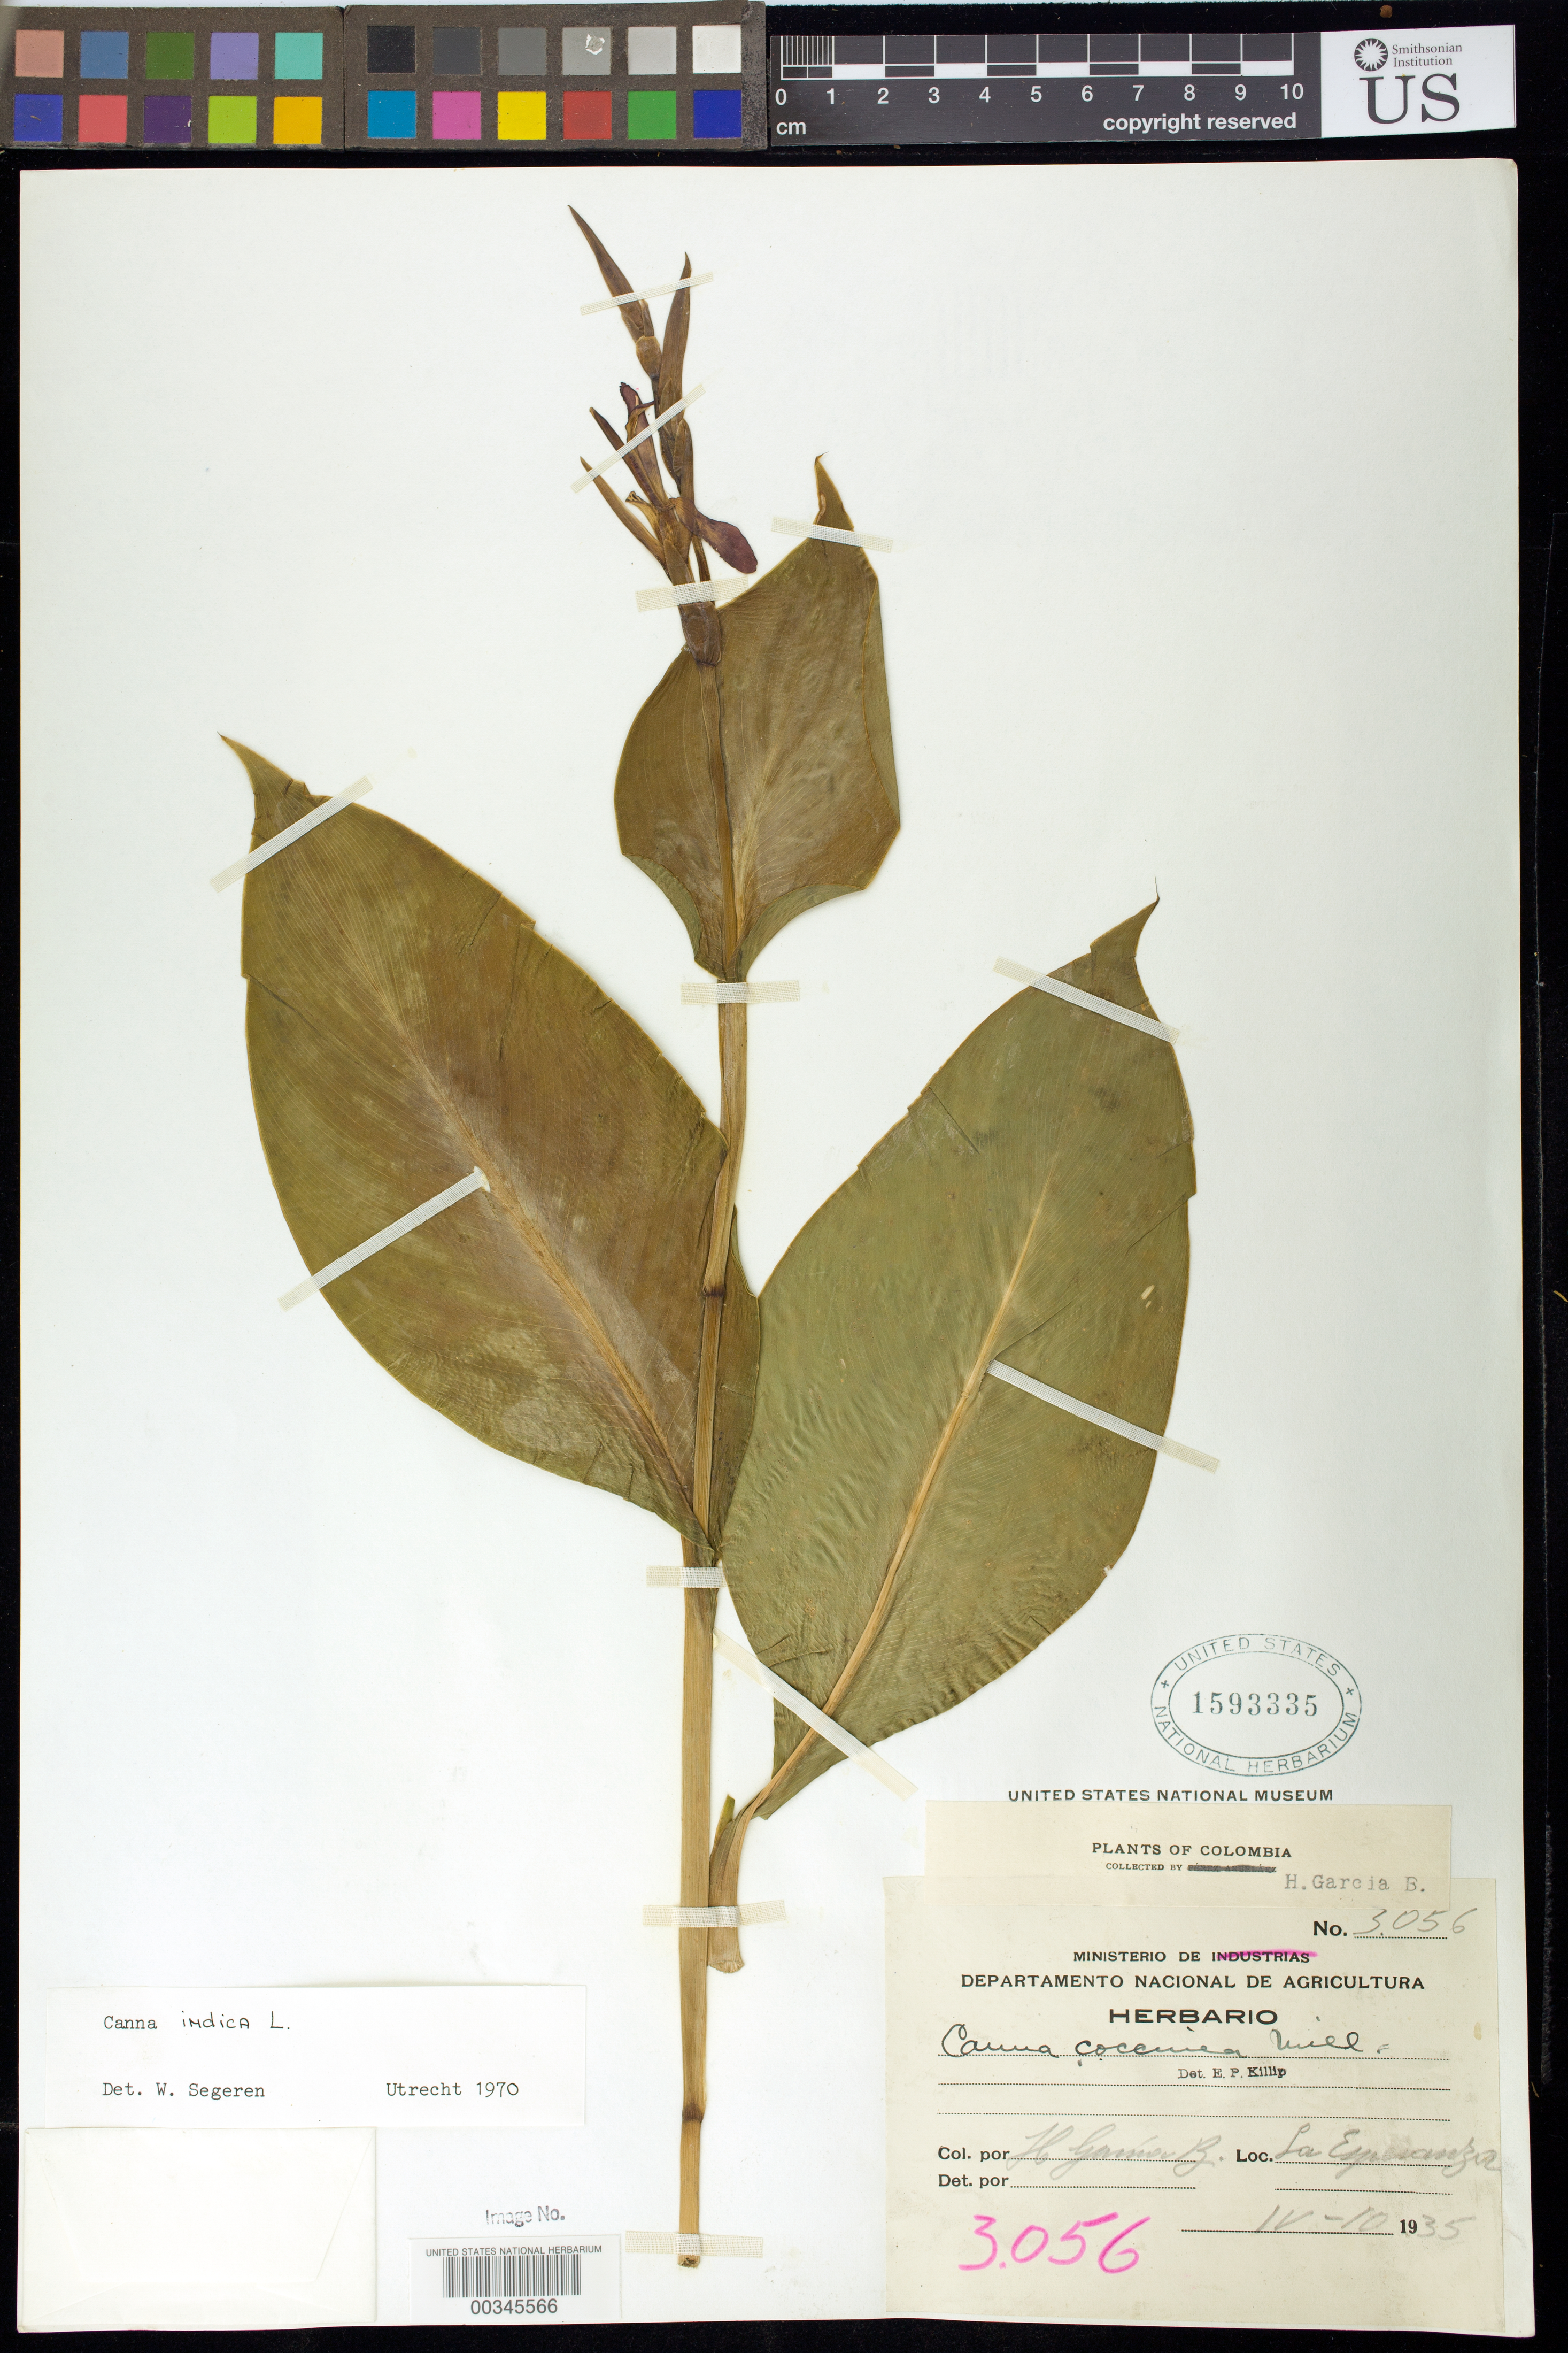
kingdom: Plantae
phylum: Tracheophyta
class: Liliopsida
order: Zingiberales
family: Cannaceae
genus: Canna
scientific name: Canna indica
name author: L.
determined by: Segeren, W.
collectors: H. García Barriga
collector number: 3056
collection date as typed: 10 Apr 1935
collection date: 1935-04-10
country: Colombia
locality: La Esperanza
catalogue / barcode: US 1593335